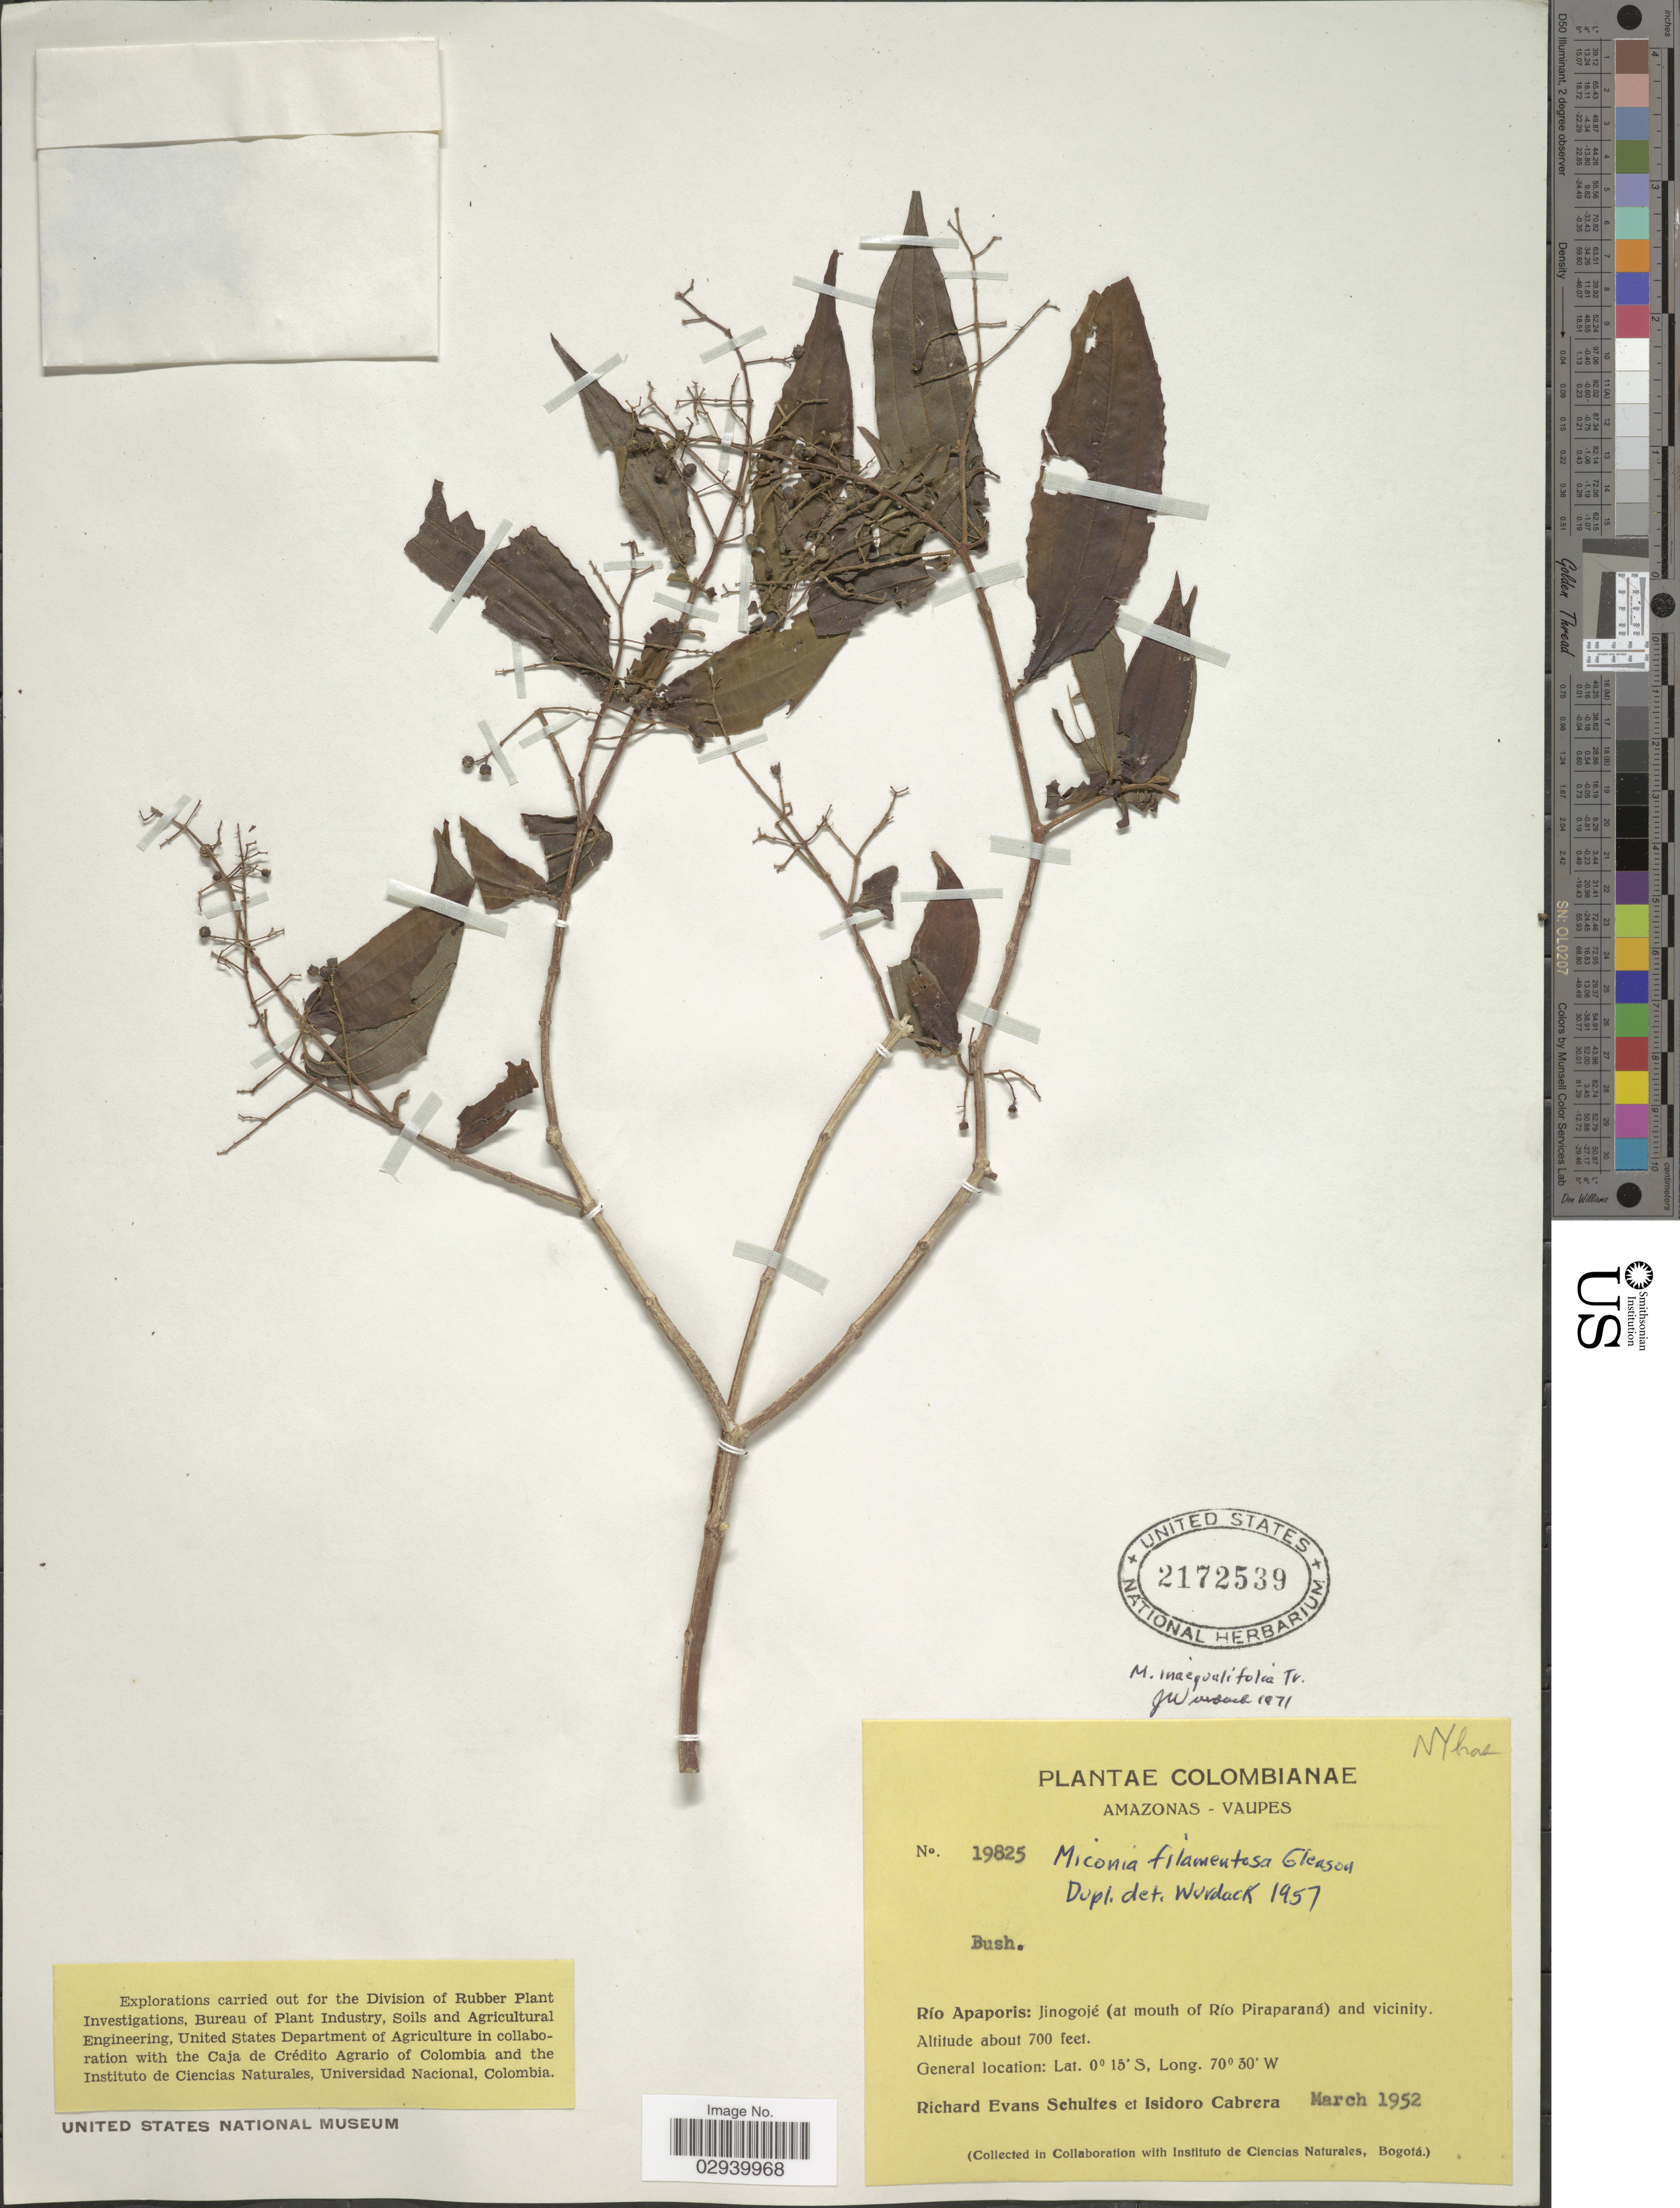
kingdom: Plantae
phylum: Tracheophyta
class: Magnoliopsida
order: Myrtales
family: Melastomataceae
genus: Miconia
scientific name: Miconia inaequalifolia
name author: Triana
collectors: R. E. Schultes & I. Cabrera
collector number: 19825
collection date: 1952-03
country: Colombia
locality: Amazonas-Vaupes. Río Apaporis: Jinogojé (at mouth of Río Piraparaná) and vicinity.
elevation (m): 213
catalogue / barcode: US 2172539